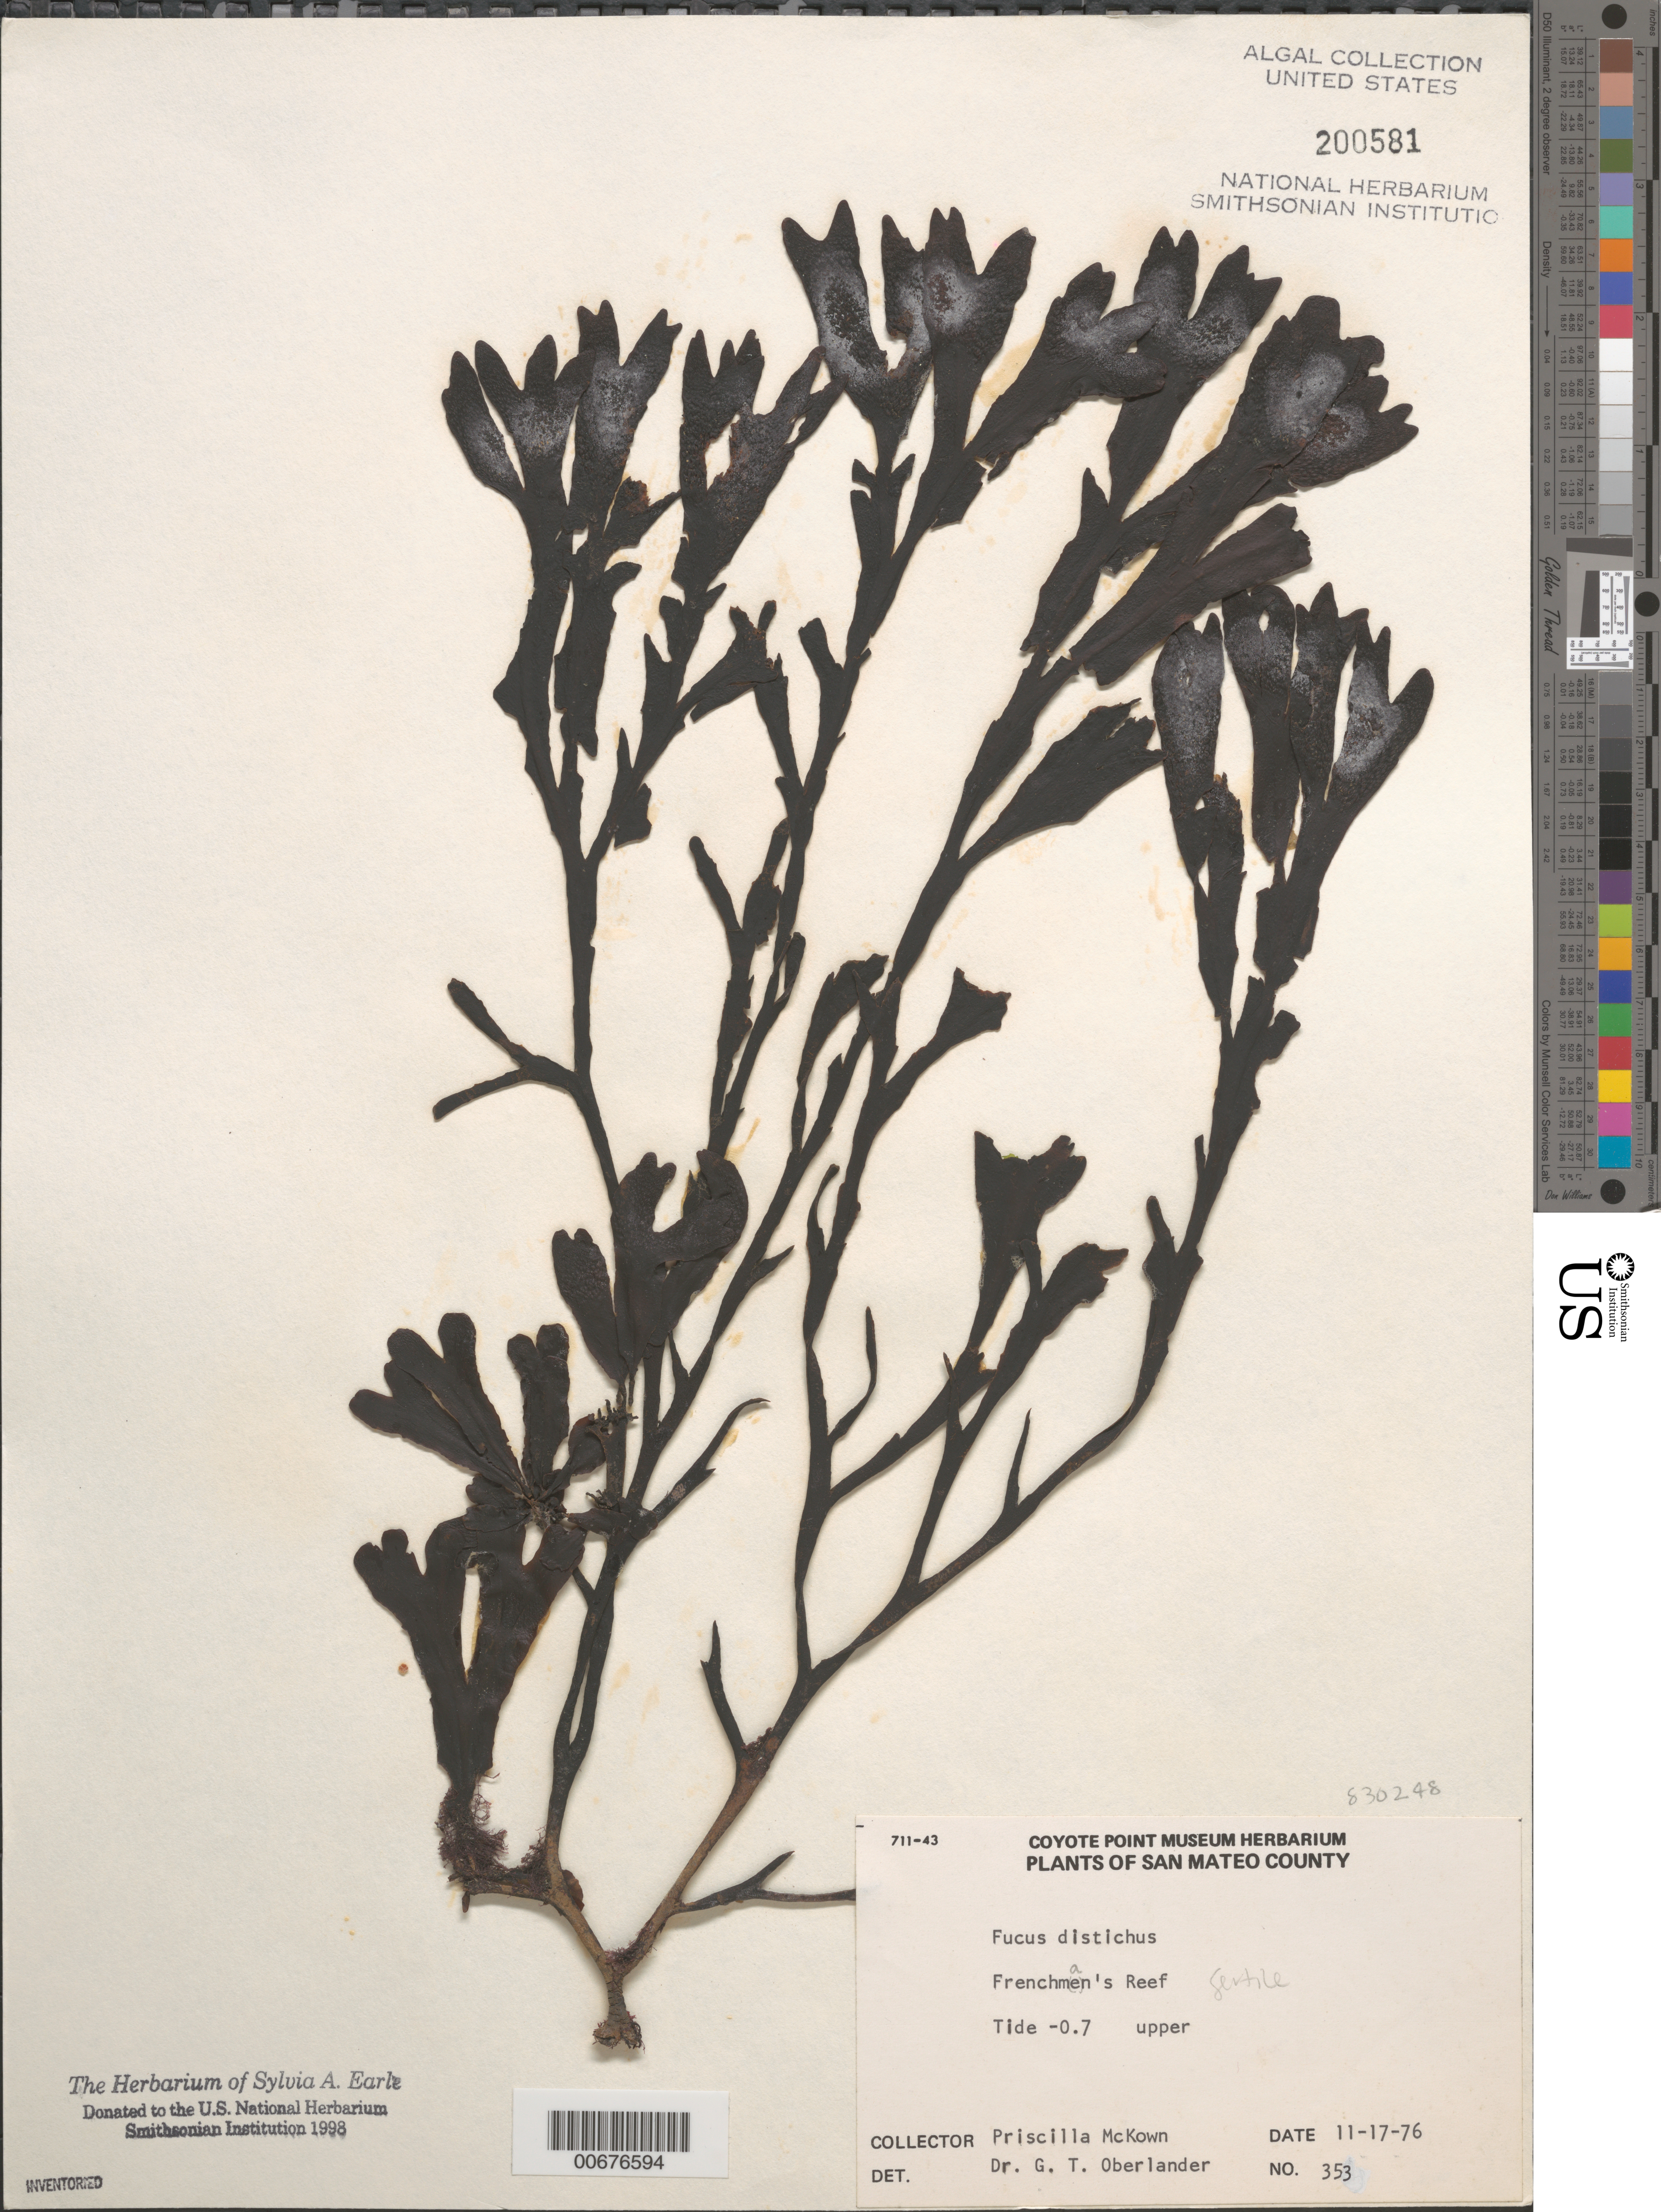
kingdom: Chromista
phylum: Ochrophyta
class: Phaeophyceae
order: Fucales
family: Fucaceae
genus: Fucus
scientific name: Fucus distichus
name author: L.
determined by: Oberlander, G. T.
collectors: P. McKown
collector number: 353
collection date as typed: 17 Nov 1976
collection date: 1976-11-17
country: United States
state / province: California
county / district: San Mateo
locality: Frenchman's Reef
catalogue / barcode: US 200581